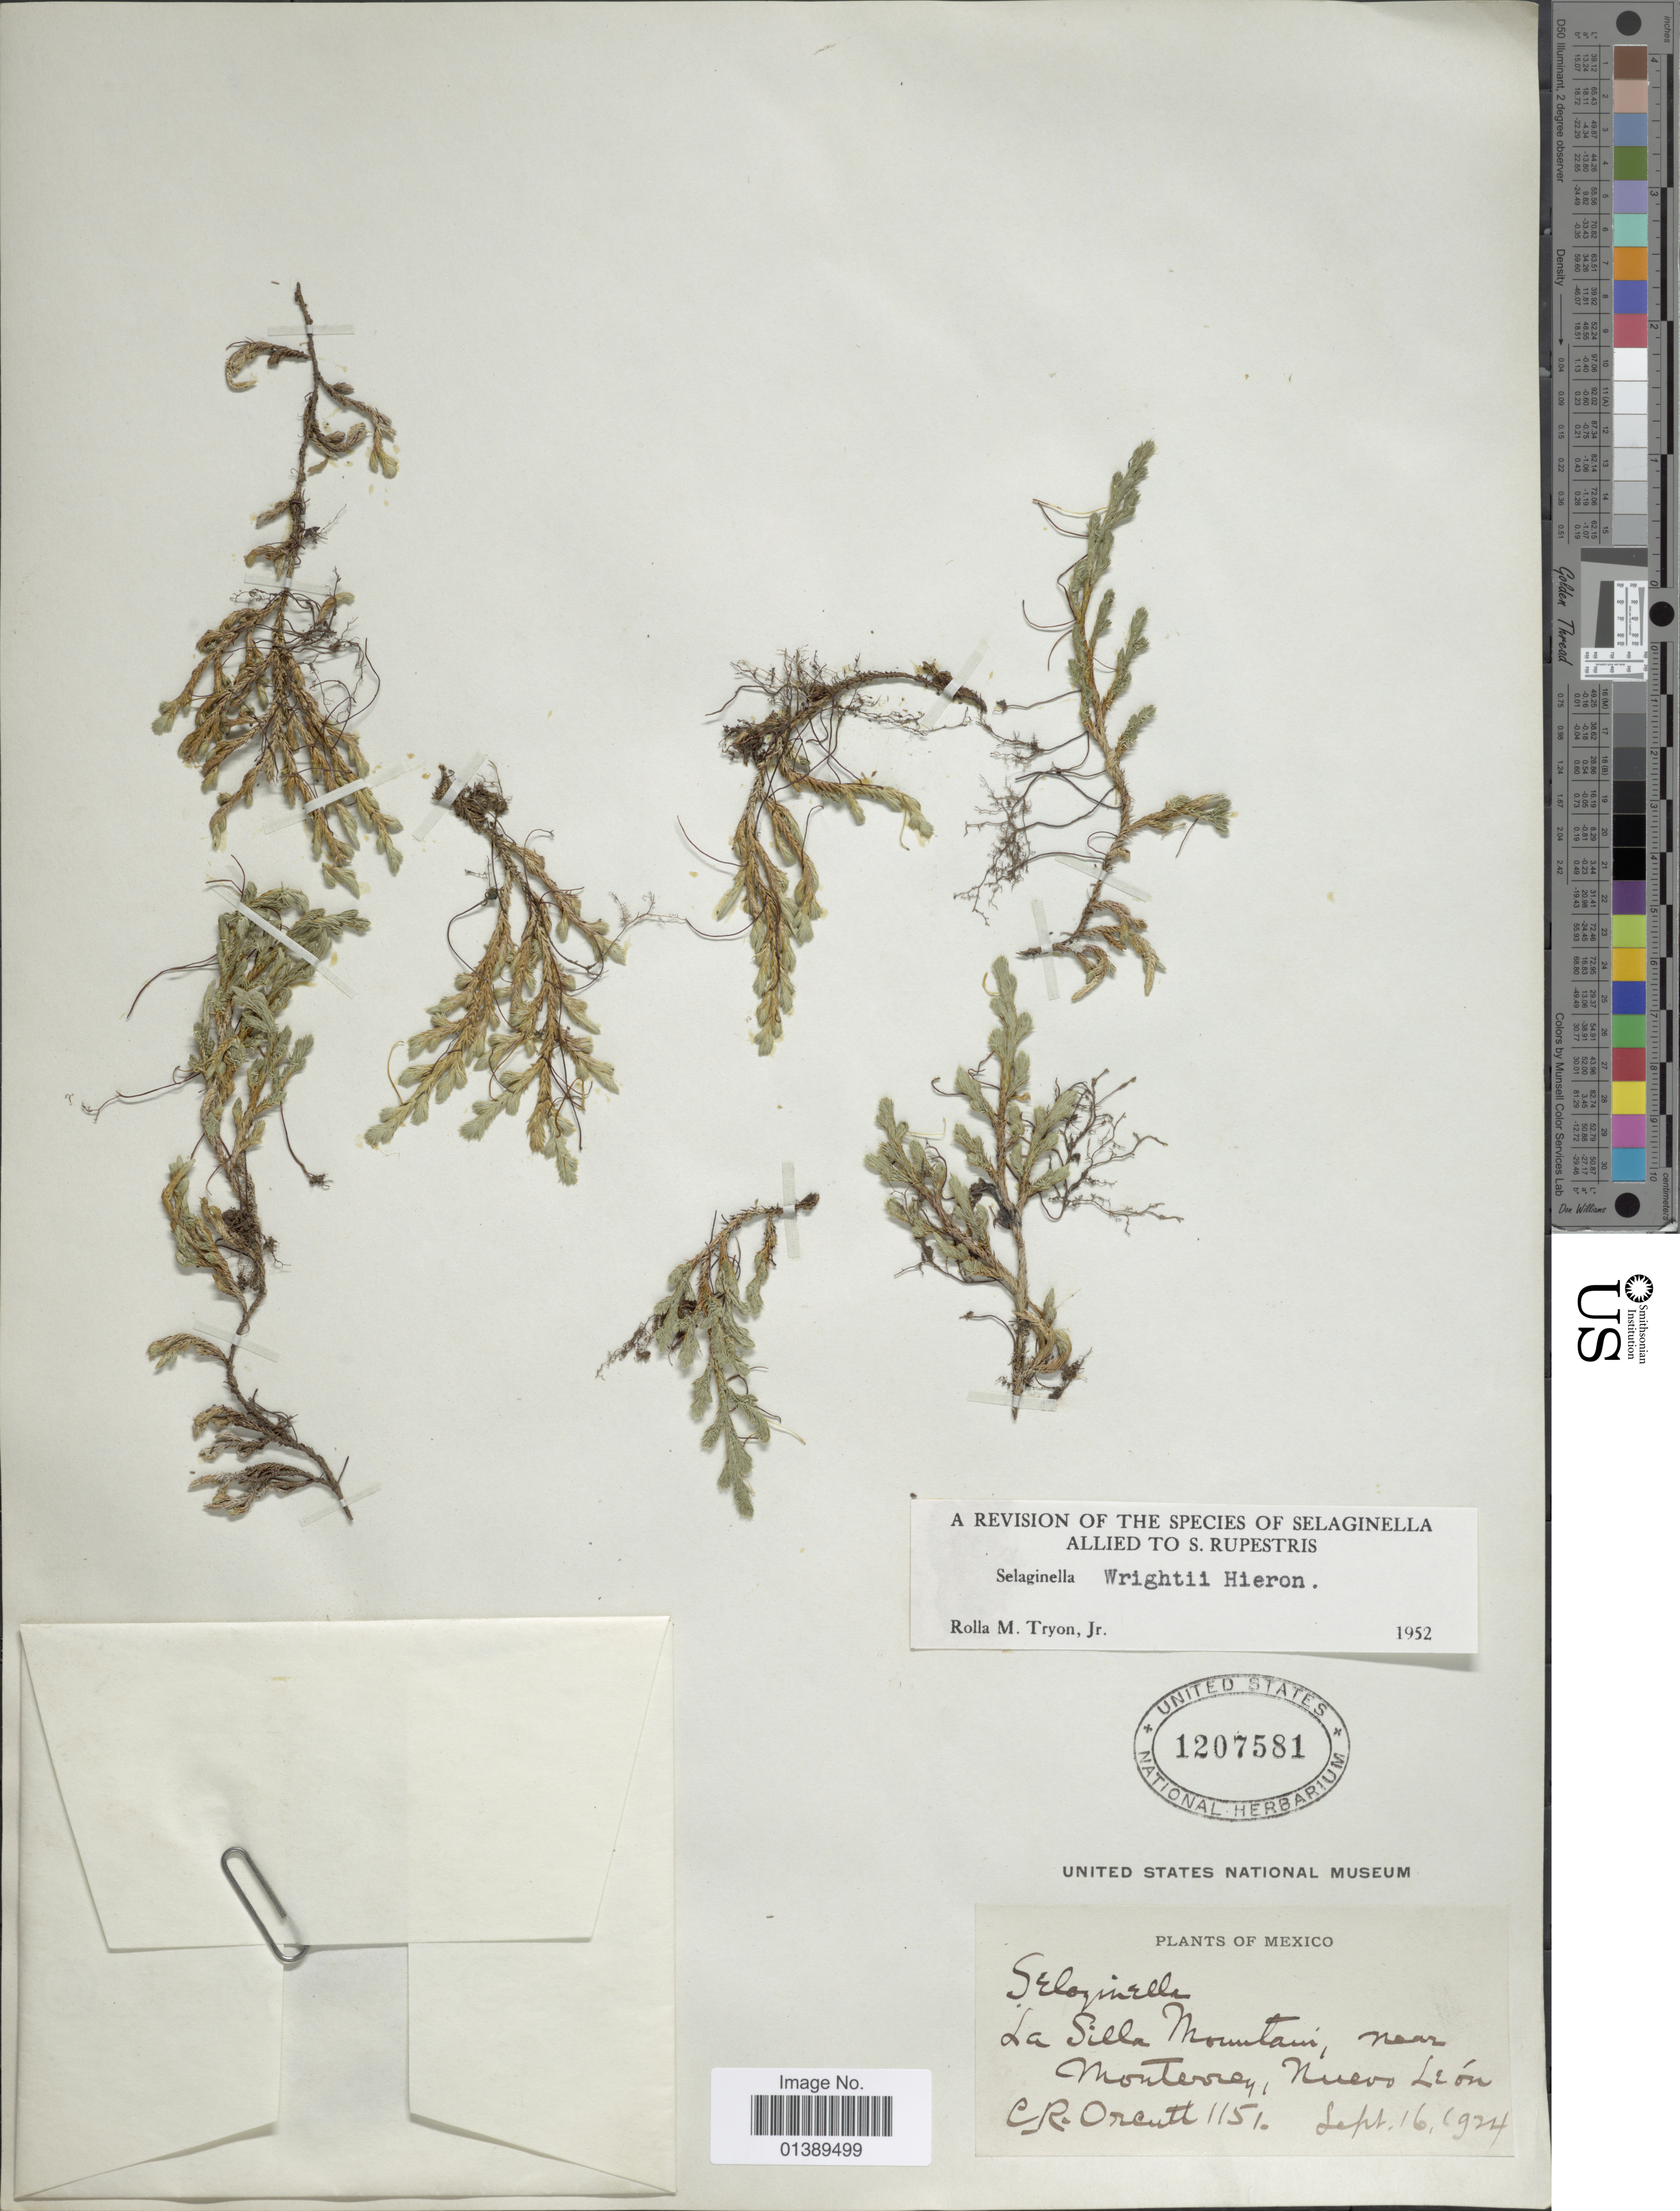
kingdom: Plantae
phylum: Tracheophyta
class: Lycopodiopsida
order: Selaginellales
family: Selaginellaceae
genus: Selaginella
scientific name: Selaginella wrightii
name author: Hieron.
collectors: C. R. Orcutt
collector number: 1151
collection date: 1924-09-16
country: Mexico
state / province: Nuevo León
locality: La Silla Mountain, near Monterrey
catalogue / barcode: US 1207581